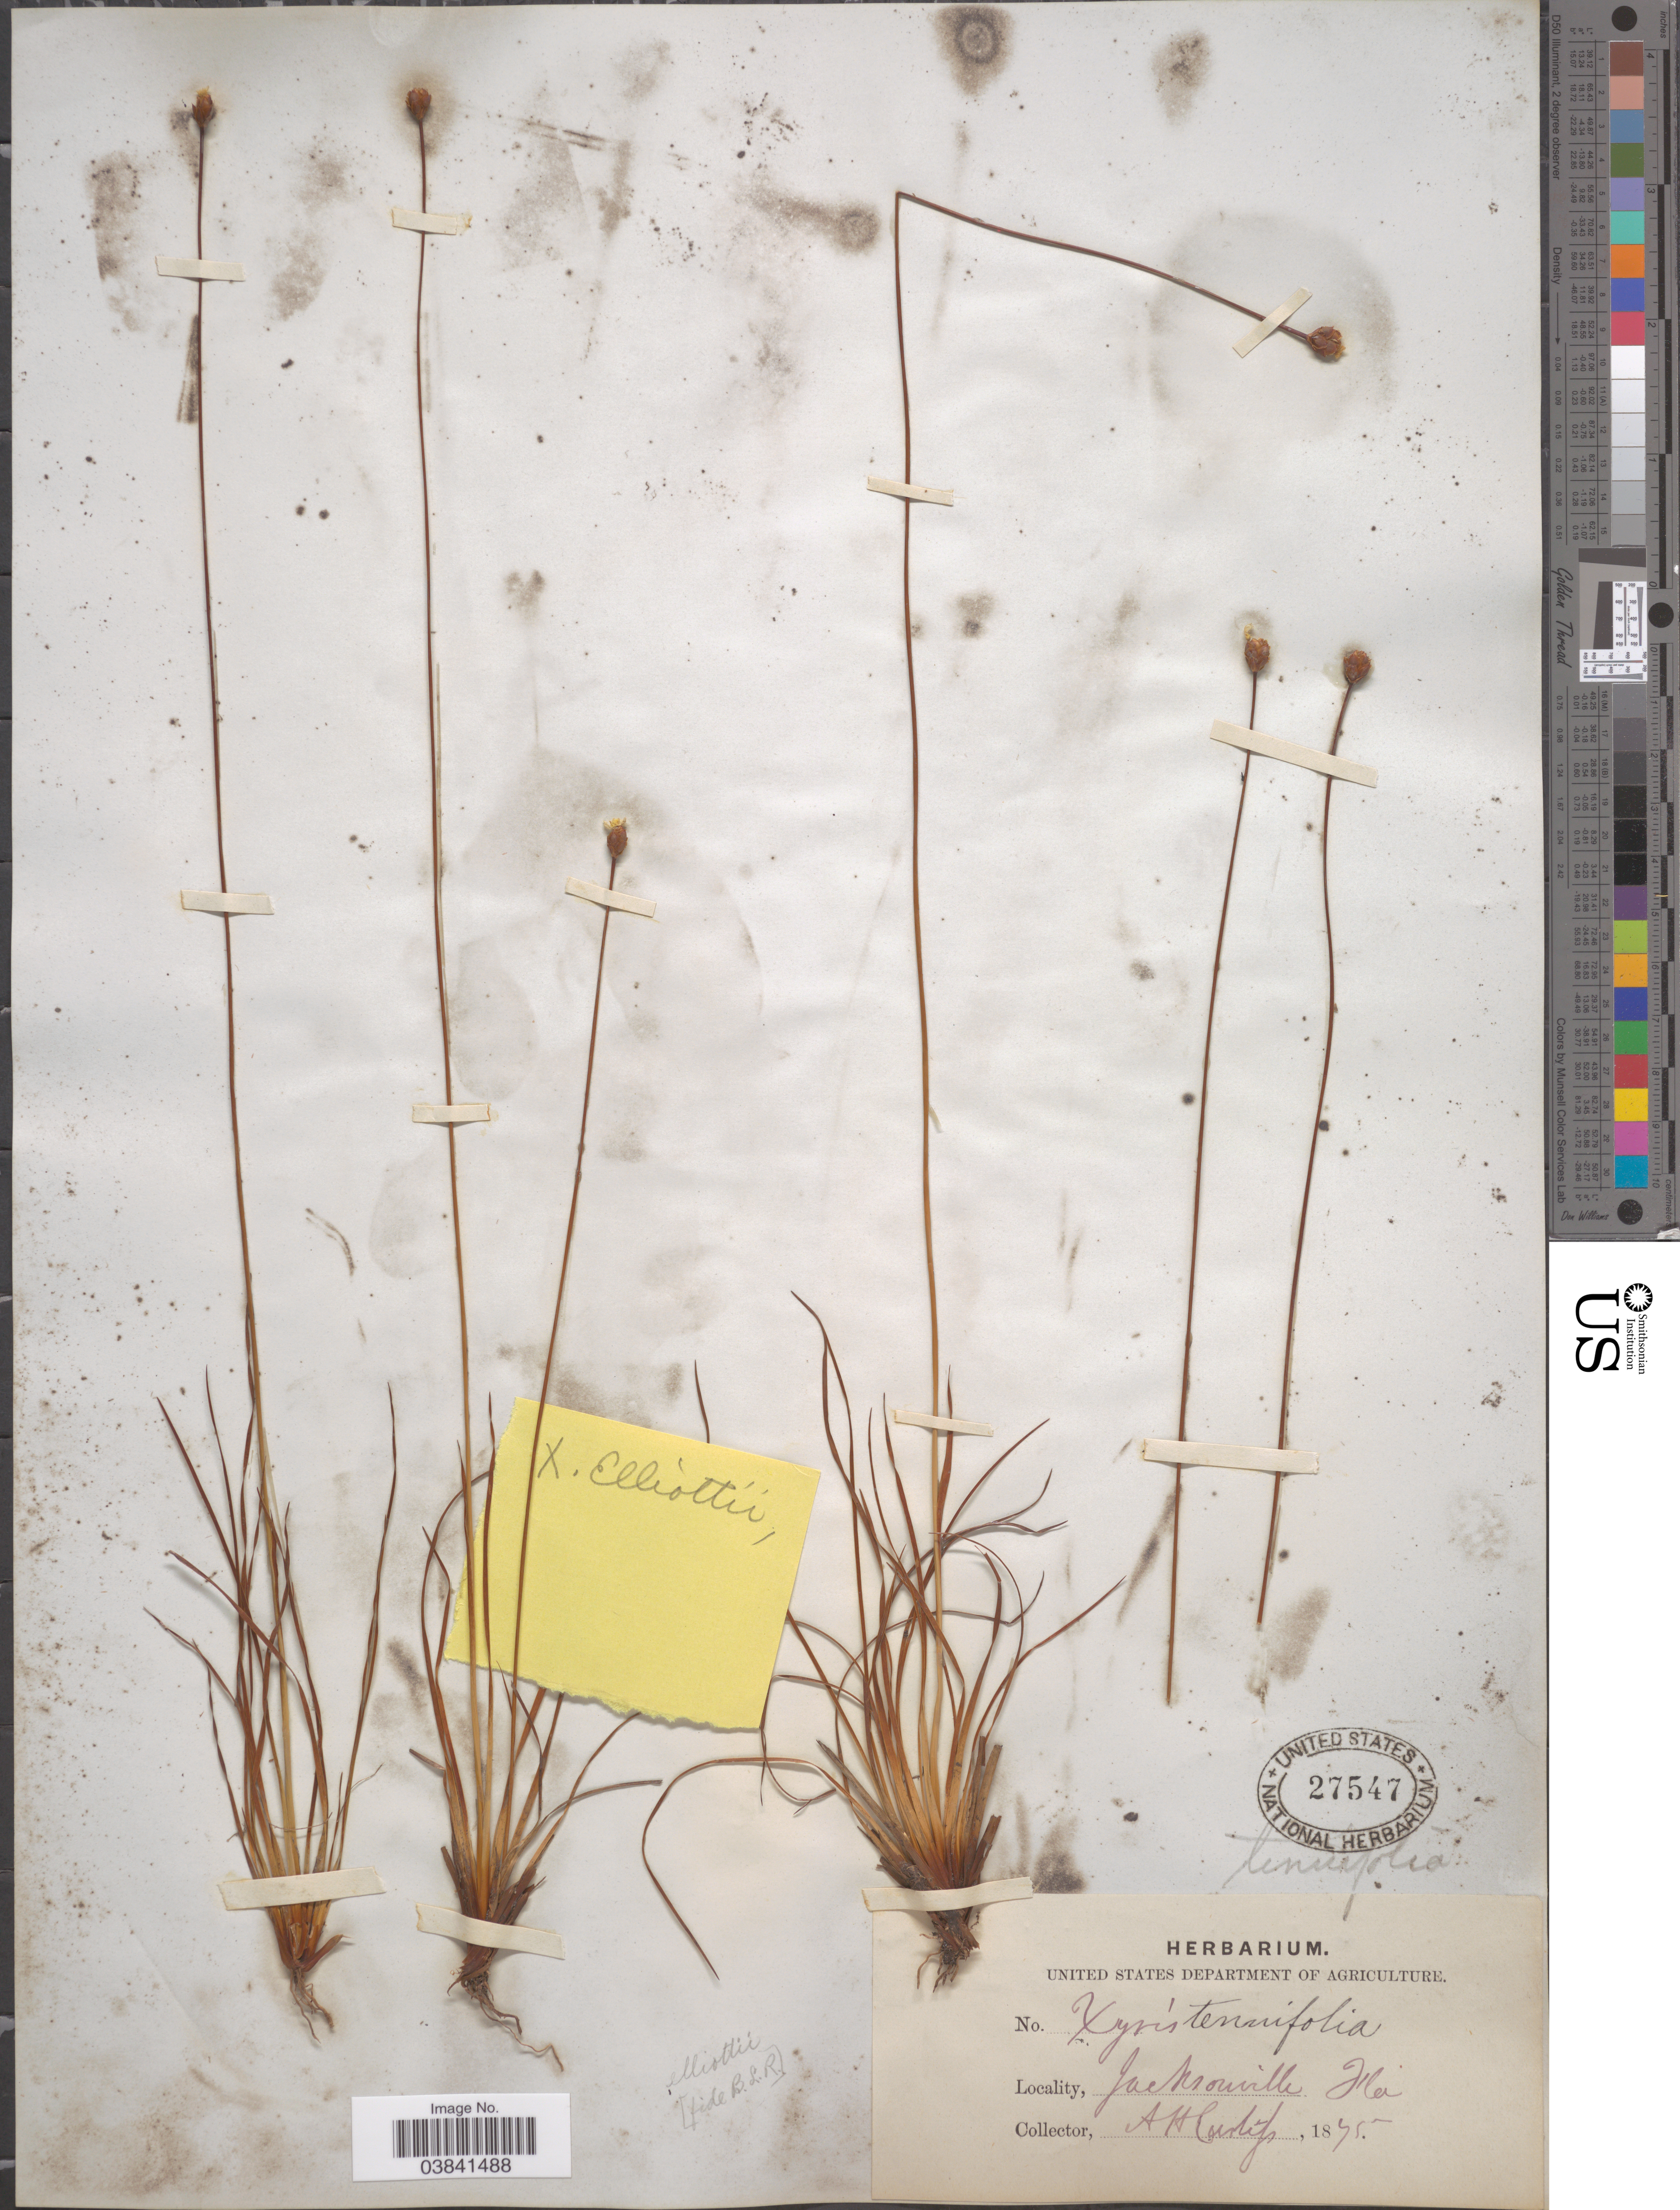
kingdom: Plantae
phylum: Tracheophyta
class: Liliopsida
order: Poales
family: Xyridaceae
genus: Xyris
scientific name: Xyris elliottii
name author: Chapm.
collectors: A. H. Curtiss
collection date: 1875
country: United States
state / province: Florida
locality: Jacksonville.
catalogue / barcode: US 27547